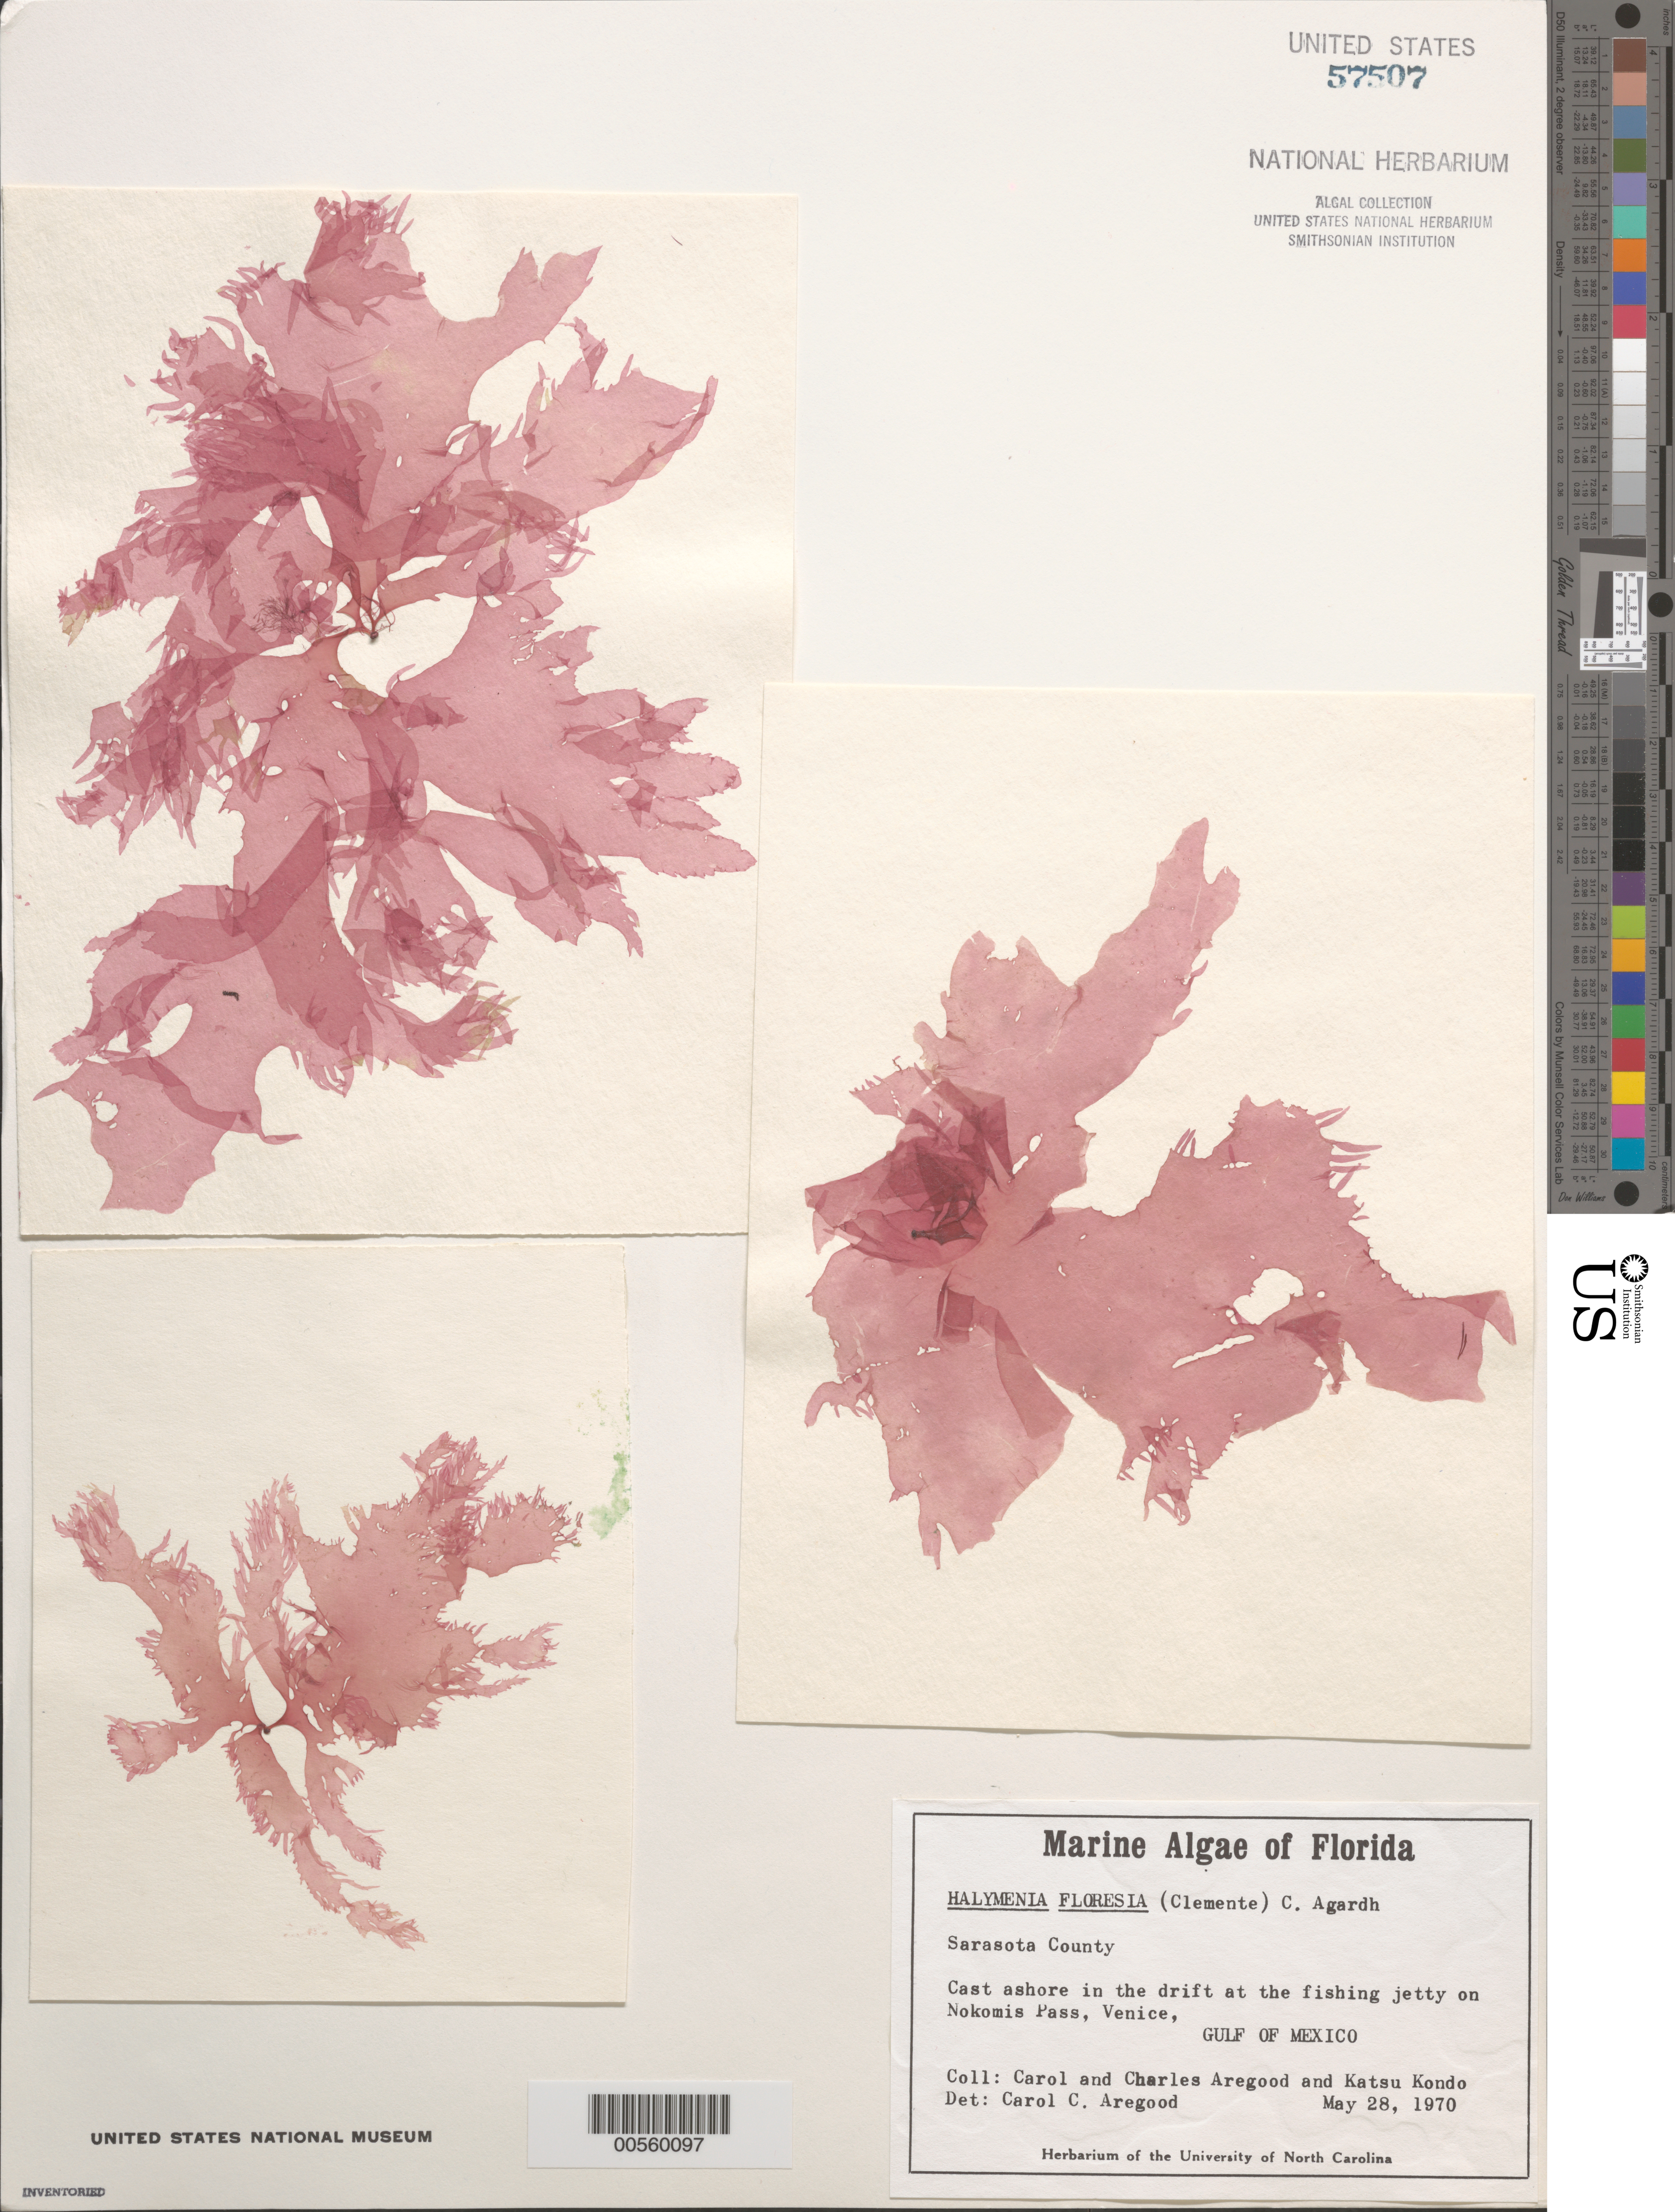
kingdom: Plantae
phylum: Rhodophyta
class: Florideophyceae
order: Halymeniales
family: Halymeniaceae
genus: Halymenia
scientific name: Halymenia floresii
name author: (Clemente) C. Agardh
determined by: Aregood, C. C.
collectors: C. Aregood, C. Aregood & K. Kondo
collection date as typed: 28 May 1970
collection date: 1970-05-28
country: United States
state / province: Florida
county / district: Sarasota County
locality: Nokomis Pass, Venice, Gulf of Mexico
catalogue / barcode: US 57507